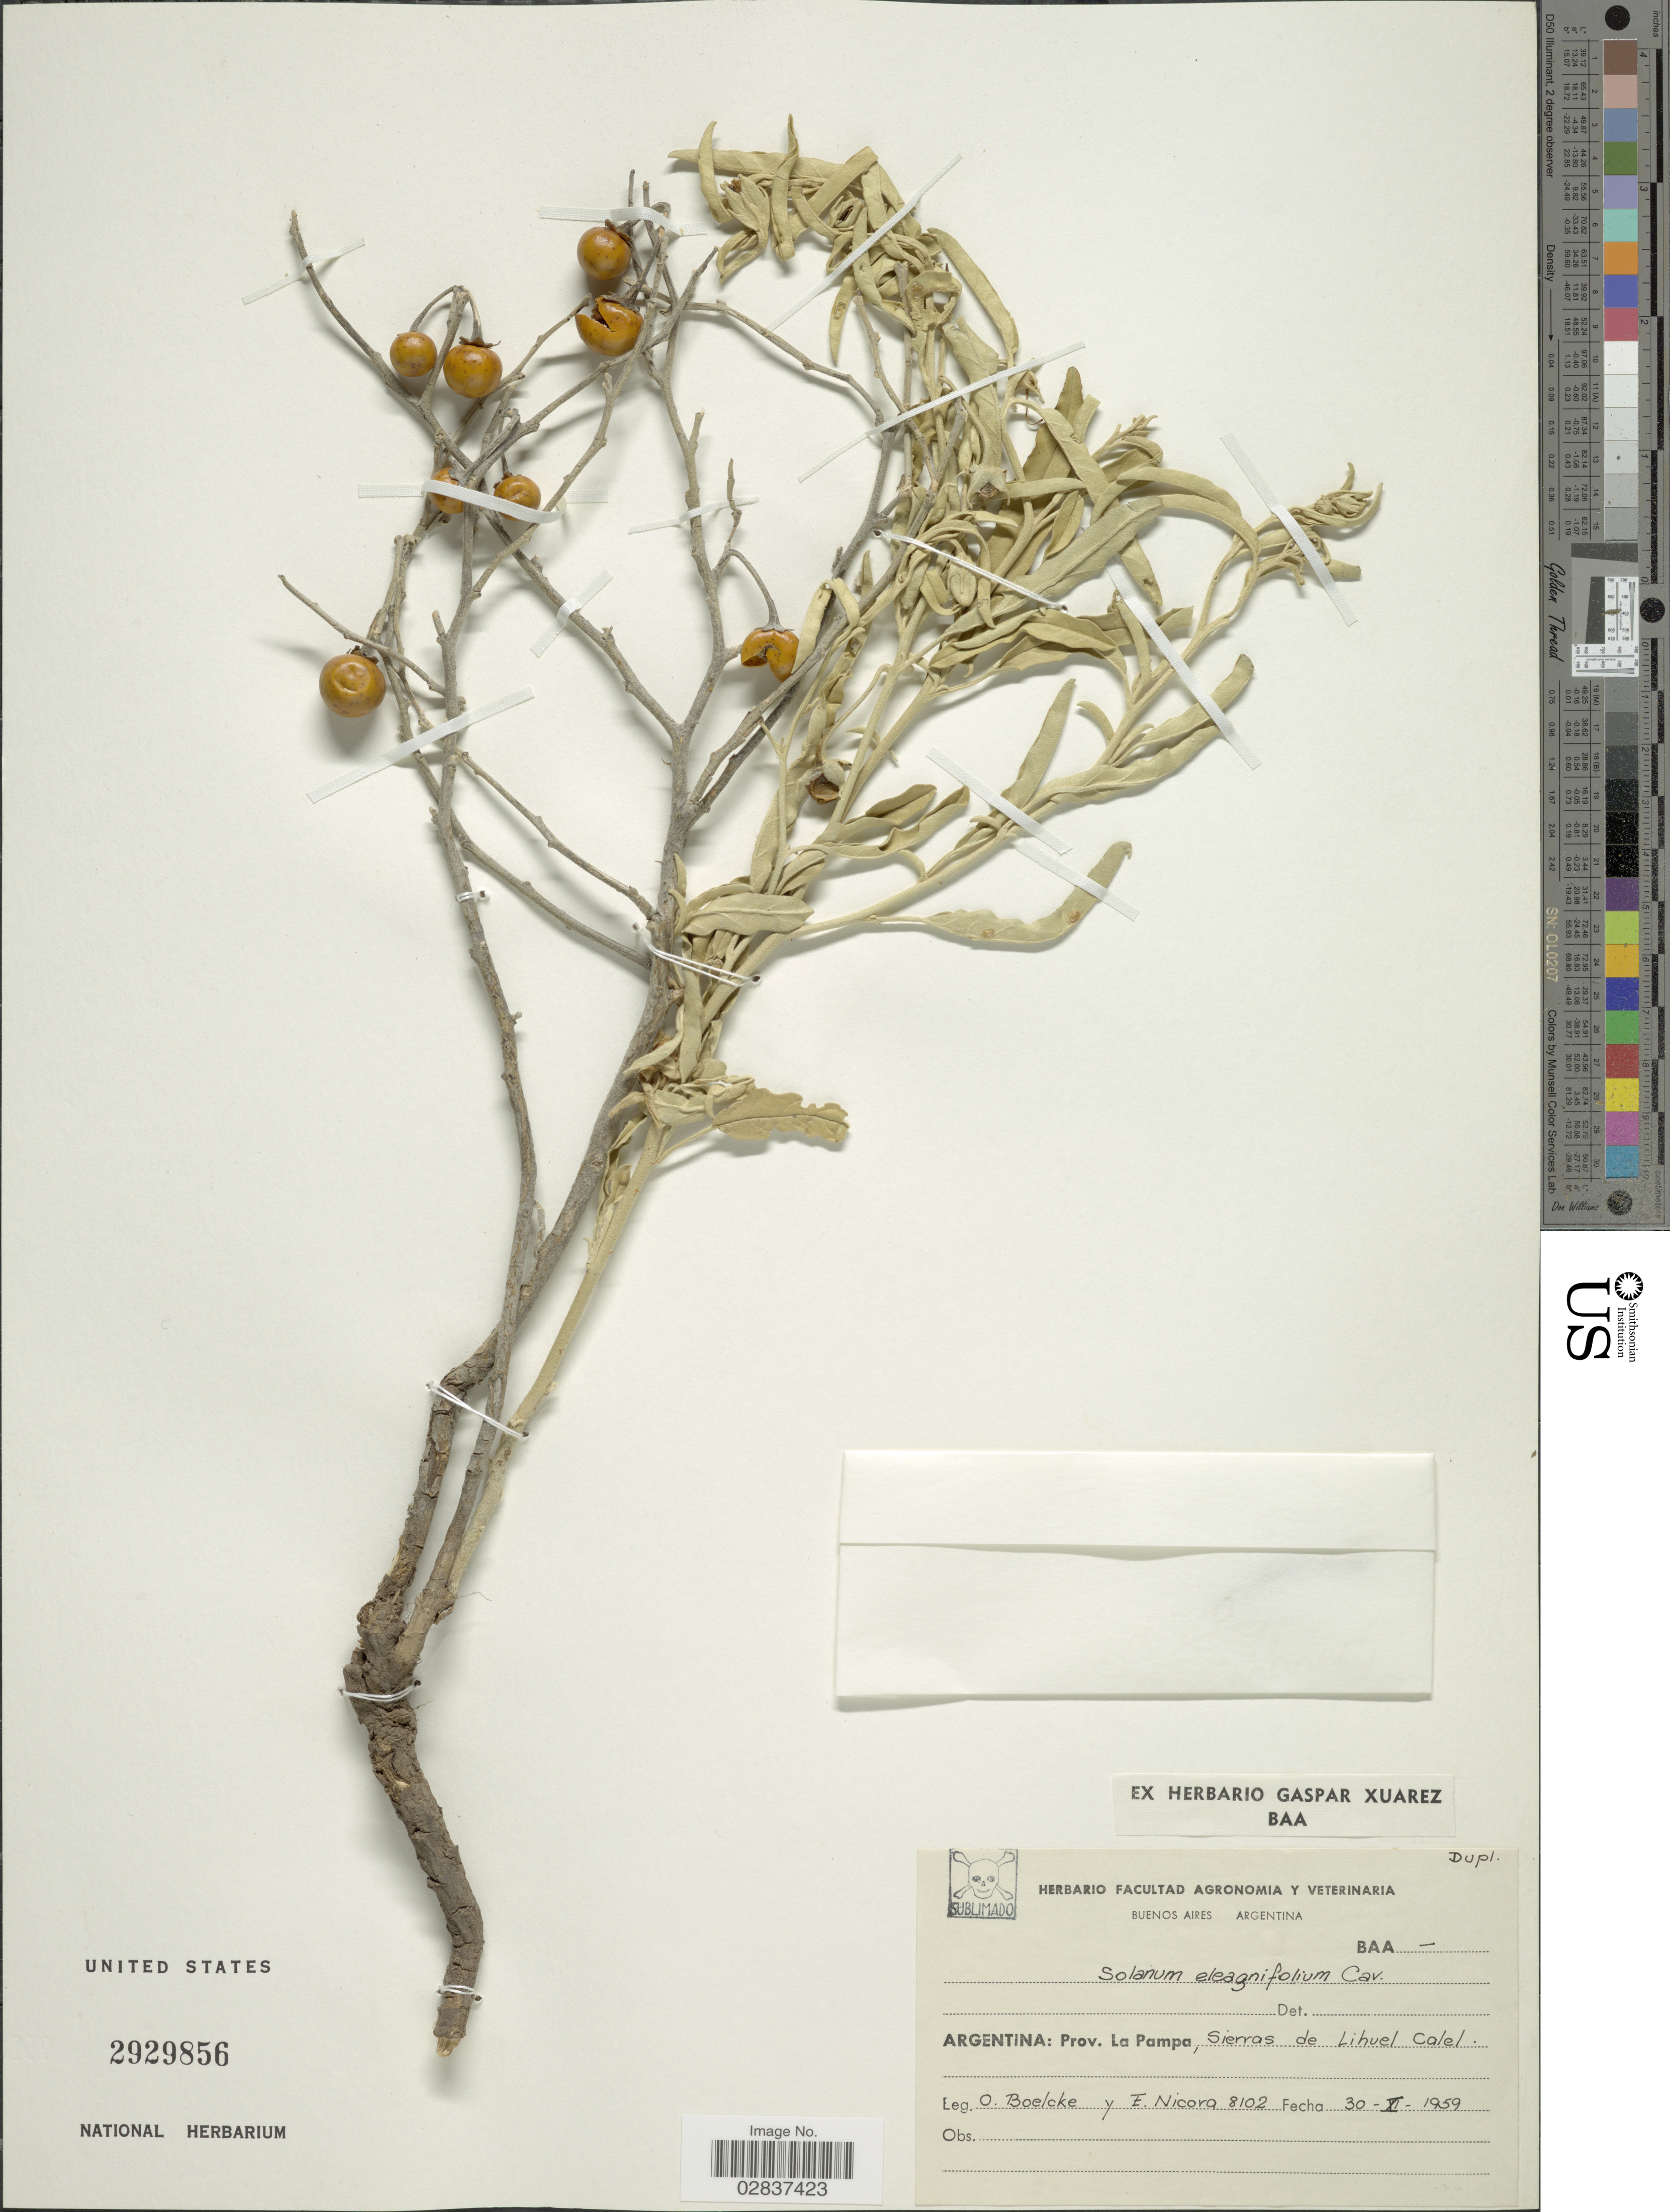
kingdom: Plantae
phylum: Tracheophyta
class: Magnoliopsida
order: Solanales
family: Solanaceae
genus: Solanum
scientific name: Solanum elaeagnifolium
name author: Cav.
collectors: O. Boelcke & E. Nicora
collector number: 8102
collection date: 1959-11-30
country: Argentina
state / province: La Pampa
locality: Sierras de Lihuel Calel.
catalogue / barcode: US 2929856